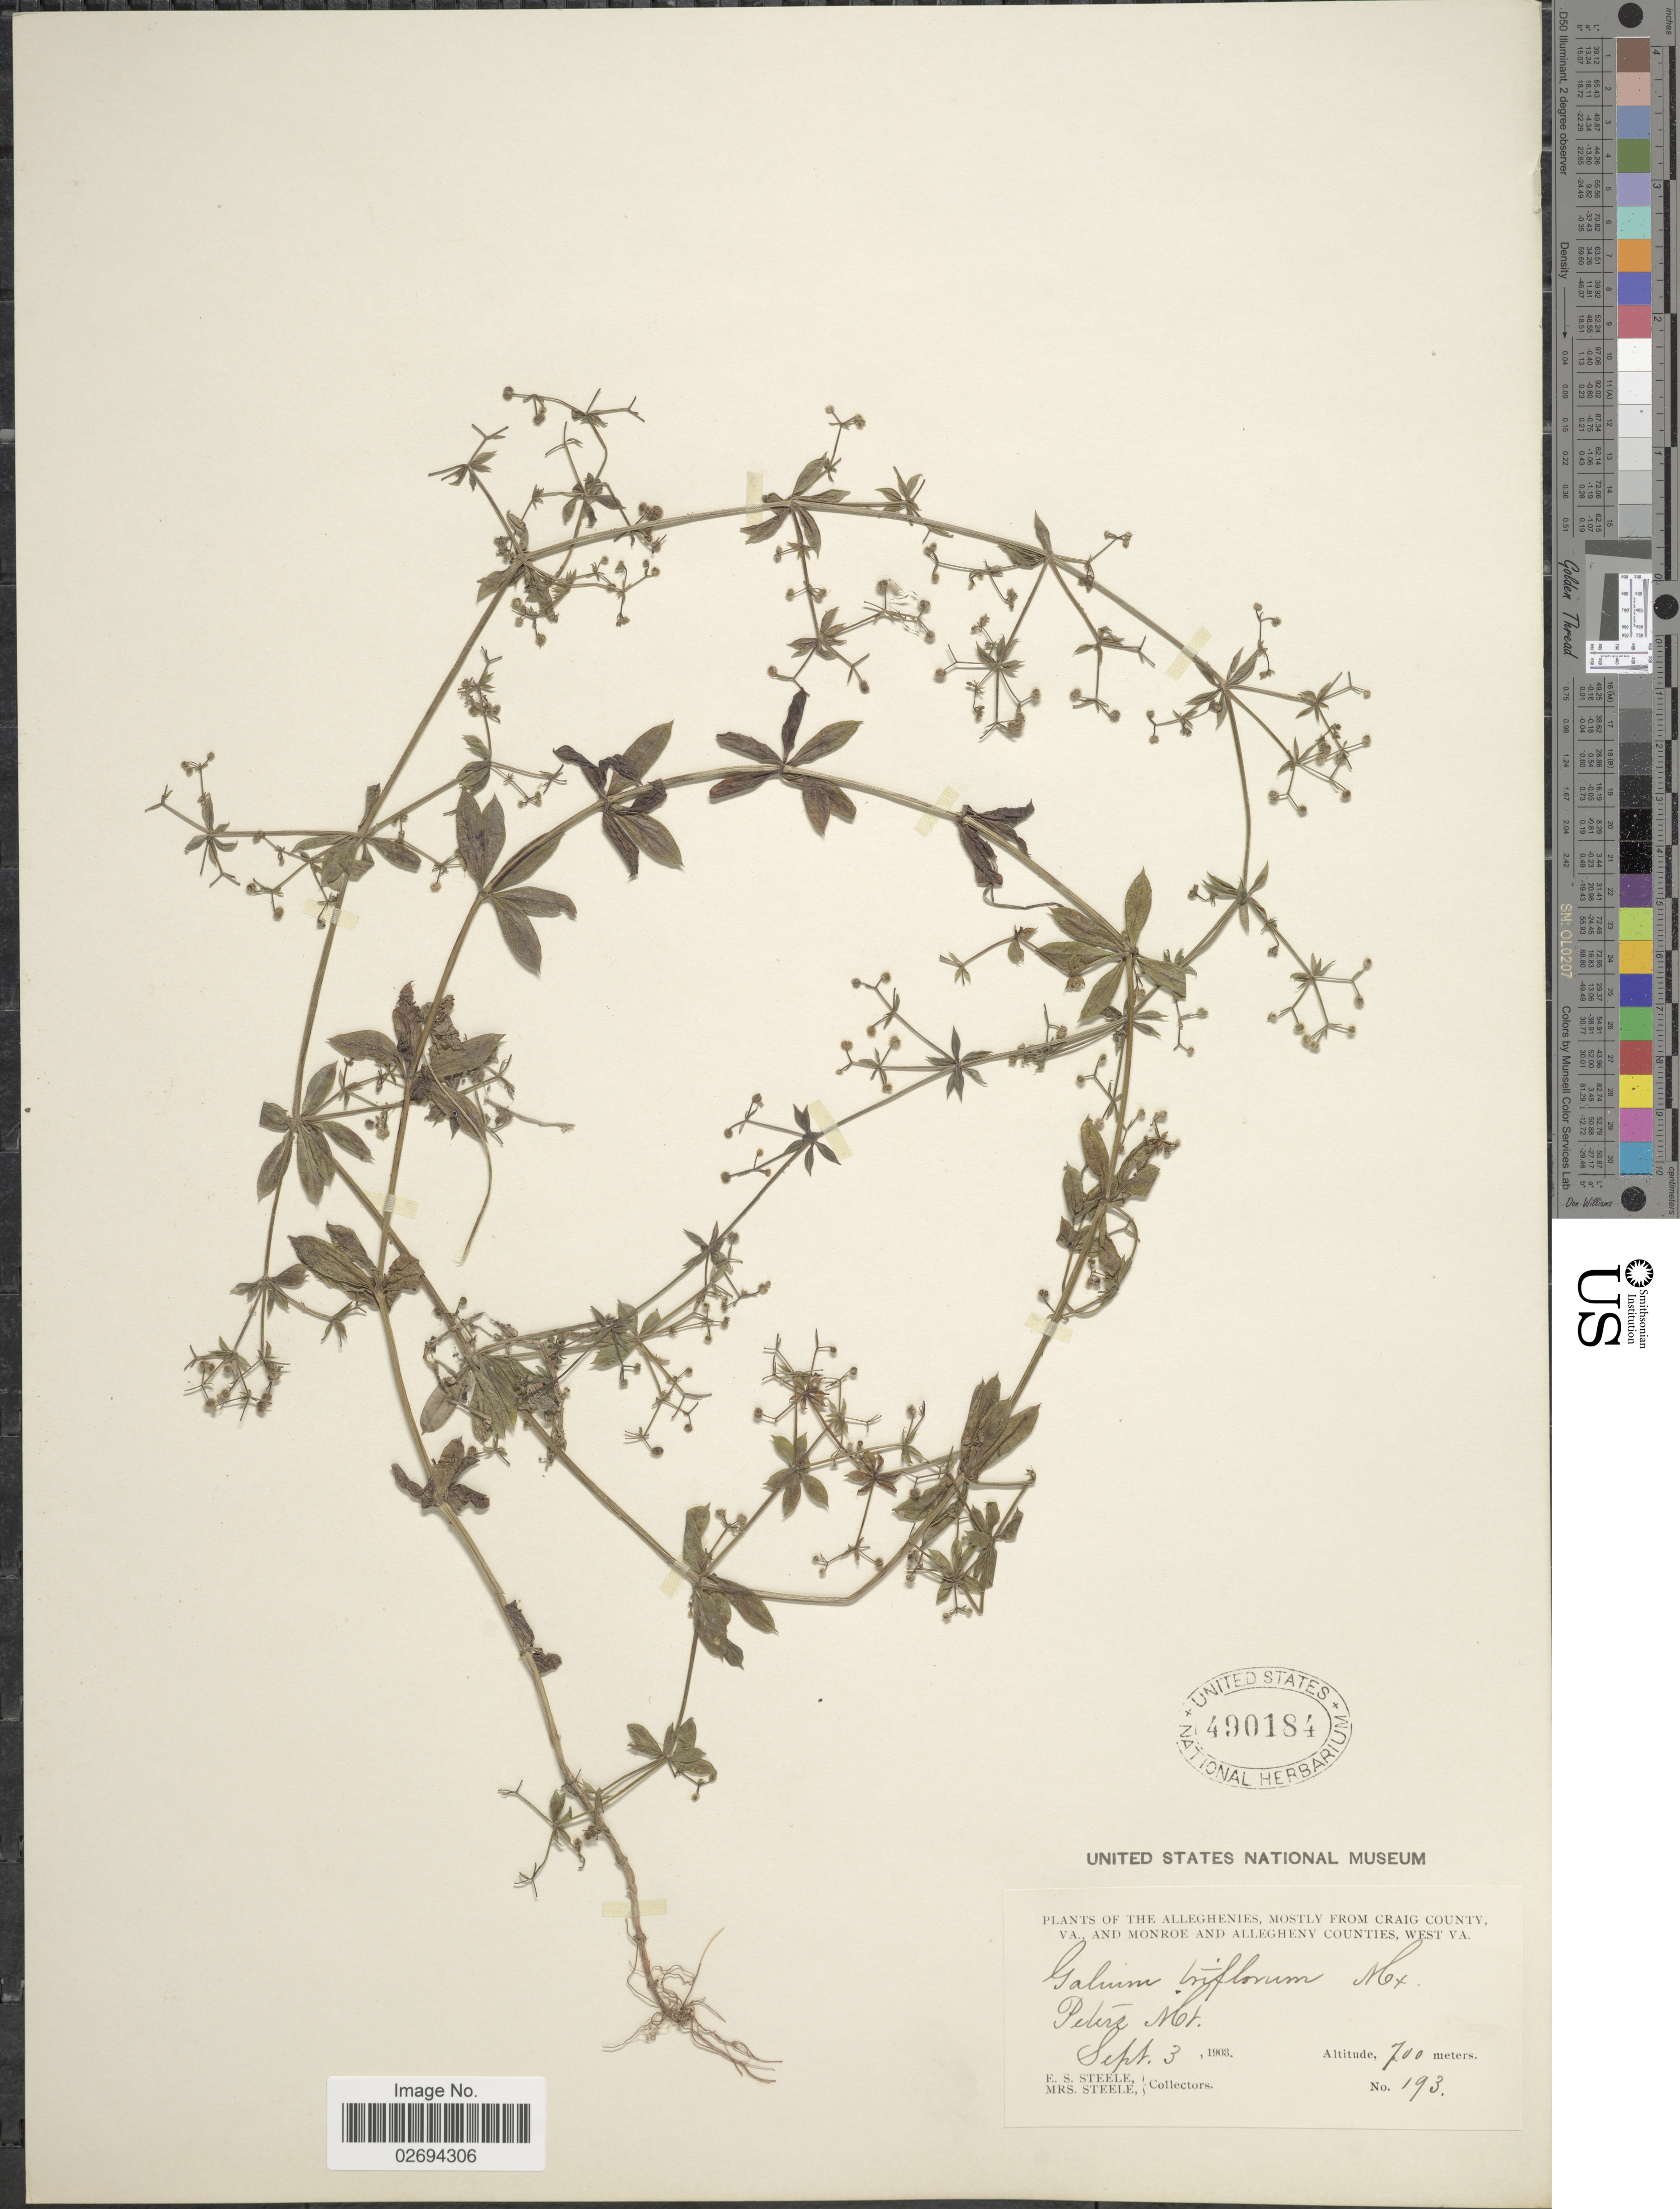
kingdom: Plantae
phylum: Tracheophyta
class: Magnoliopsida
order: Gentianales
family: Rubiaceae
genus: Galium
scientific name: Galium triflorum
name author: Michx.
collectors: E. Steele & Mrs. E. S. Steele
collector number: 193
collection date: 1903-09-03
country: United States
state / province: Virginia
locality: Alleghenies, mostly from Craig County, VA., and Monroe and Allegheny Counties, West VA. Peters Mt.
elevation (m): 700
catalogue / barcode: US 490184